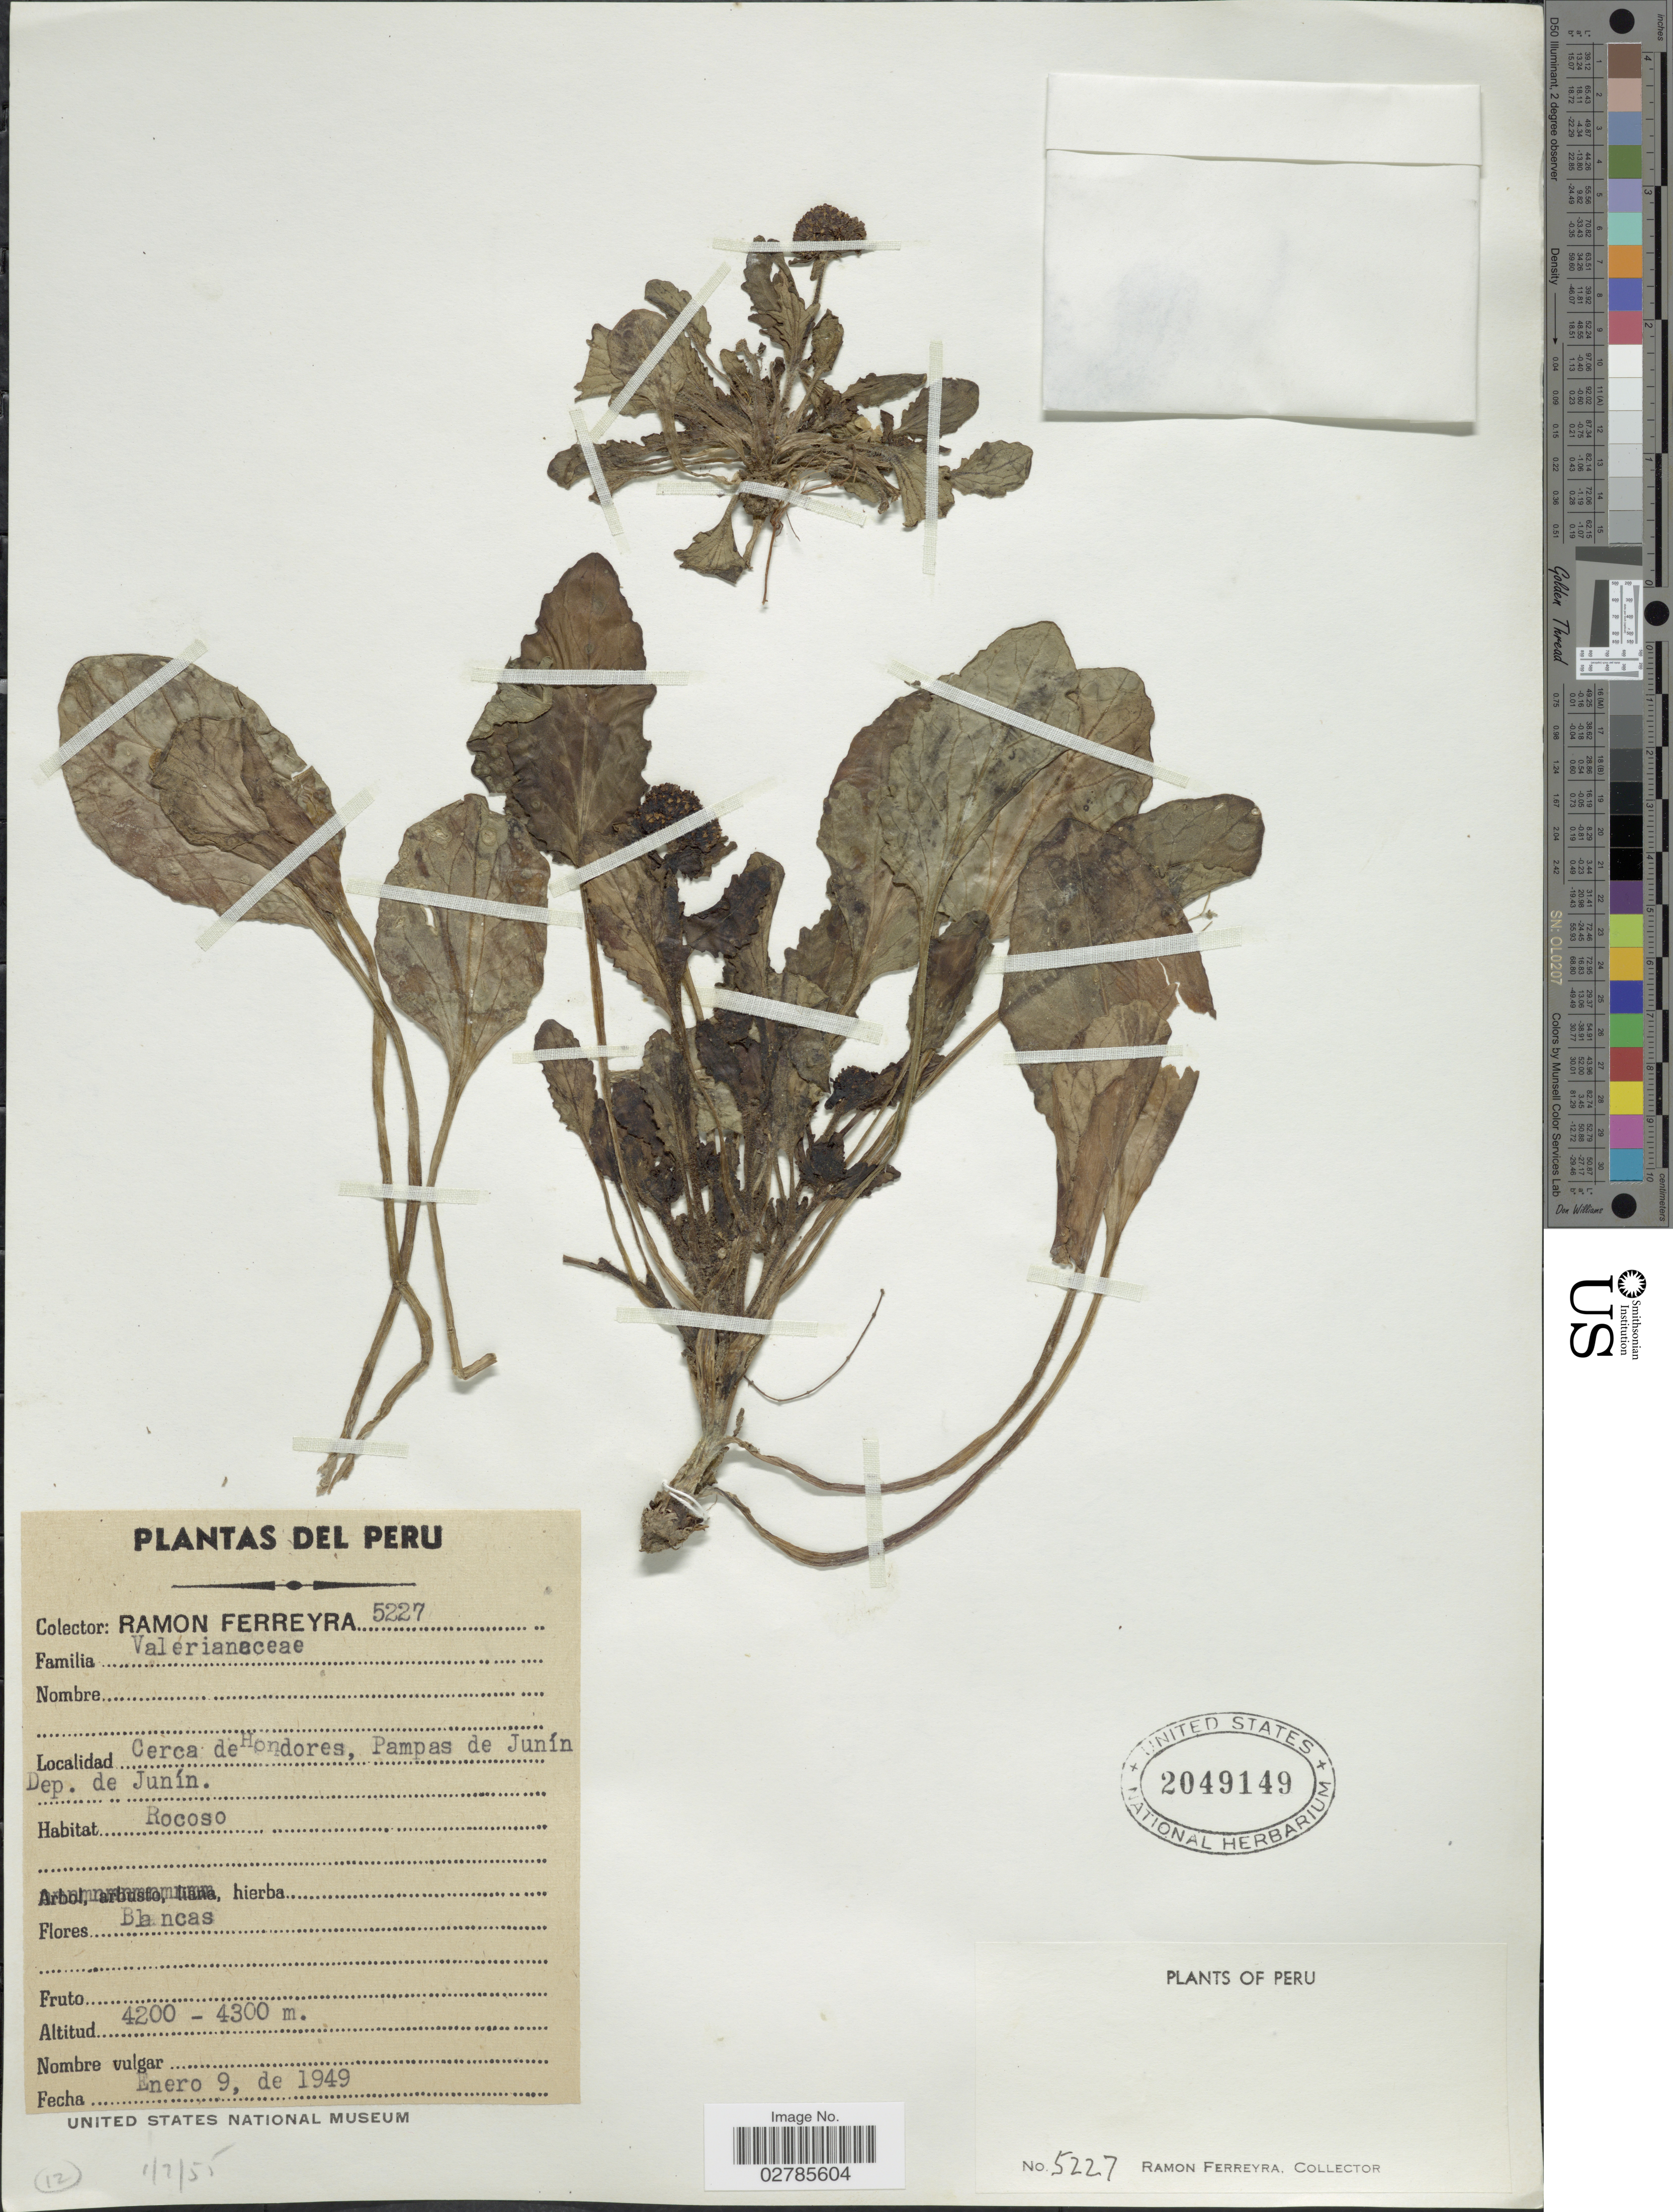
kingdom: Plantae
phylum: Tracheophyta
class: Magnoliopsida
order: Dipsacales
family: Caprifoliaceae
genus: Valeriana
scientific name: Valeriana sp.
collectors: R. A. Ferreyra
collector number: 5227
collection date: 1949-01-09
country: Peru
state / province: Junín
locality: Cerca de Hondores, Pampas de Junín. Dep. de Junín.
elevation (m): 4200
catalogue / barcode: US 2049149